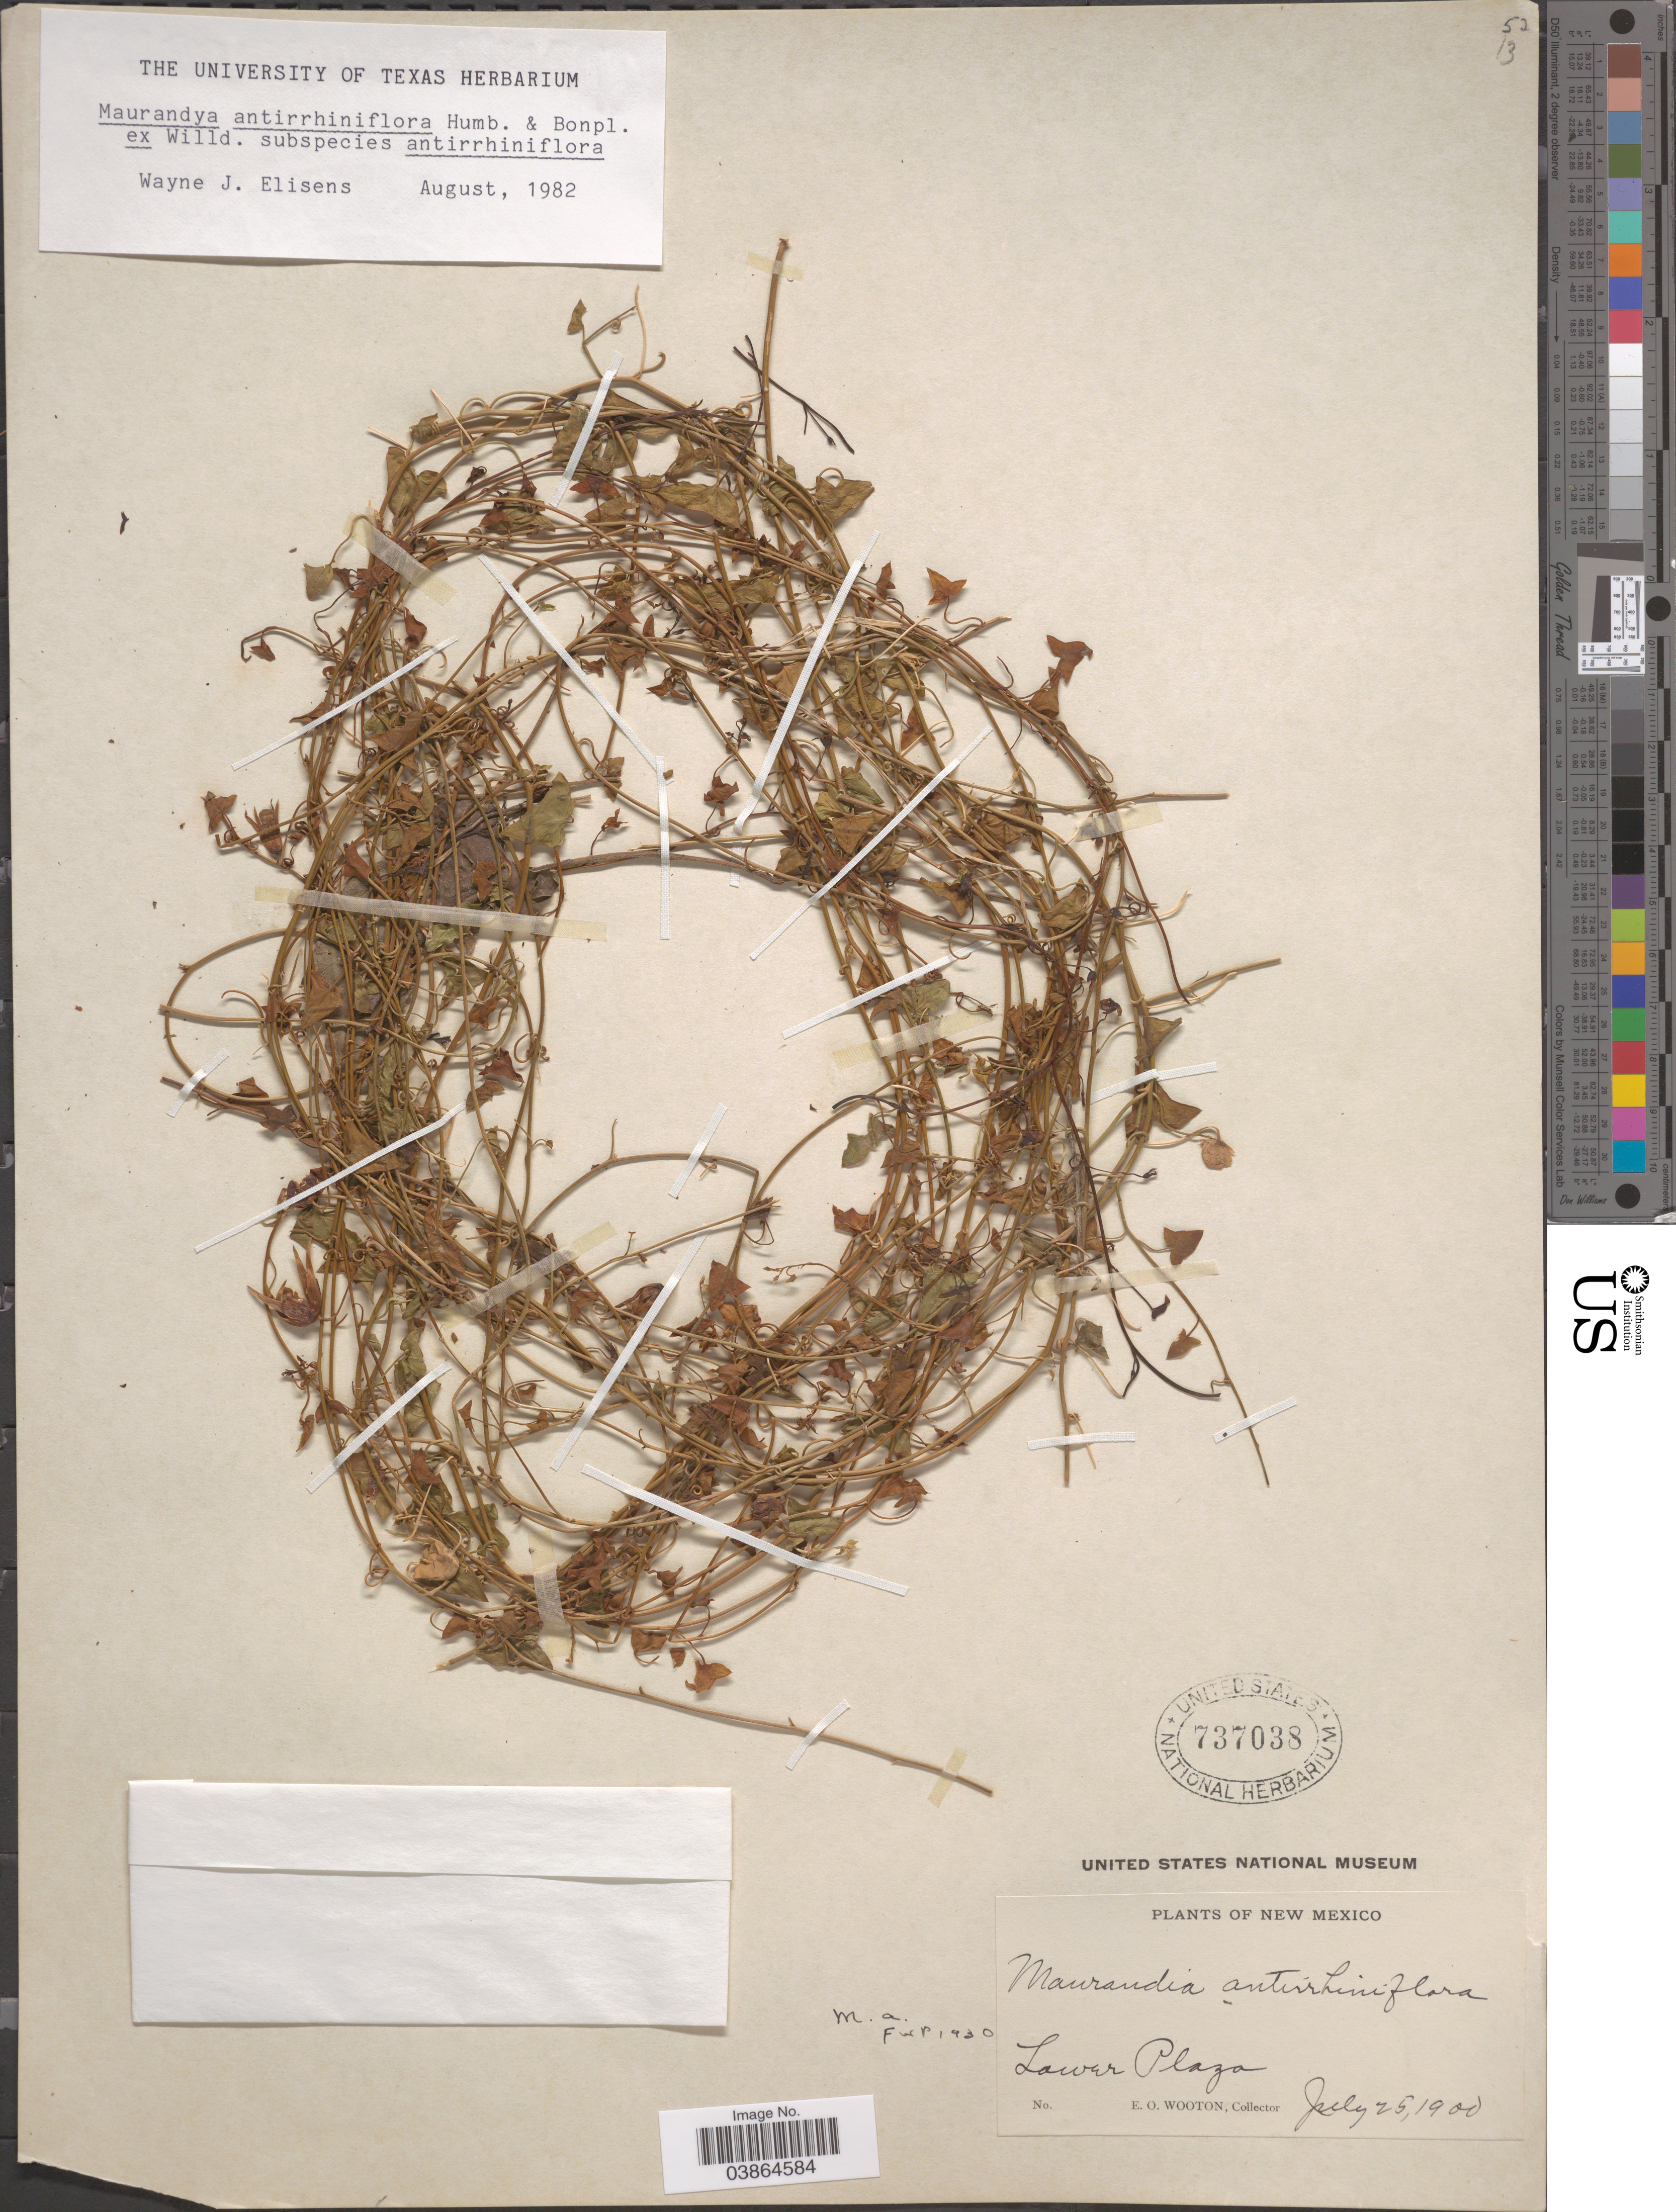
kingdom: Plantae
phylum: Tracheophyta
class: Magnoliopsida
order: Lamiales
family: Plantaginaceae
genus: Maurandya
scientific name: Maurandya antirrhiniflora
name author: Humb. & Bonpl. ex Willd.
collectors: E. O. Wooton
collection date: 1906-07-25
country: United States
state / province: New Mexico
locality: Lower Plaza.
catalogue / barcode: US 737038